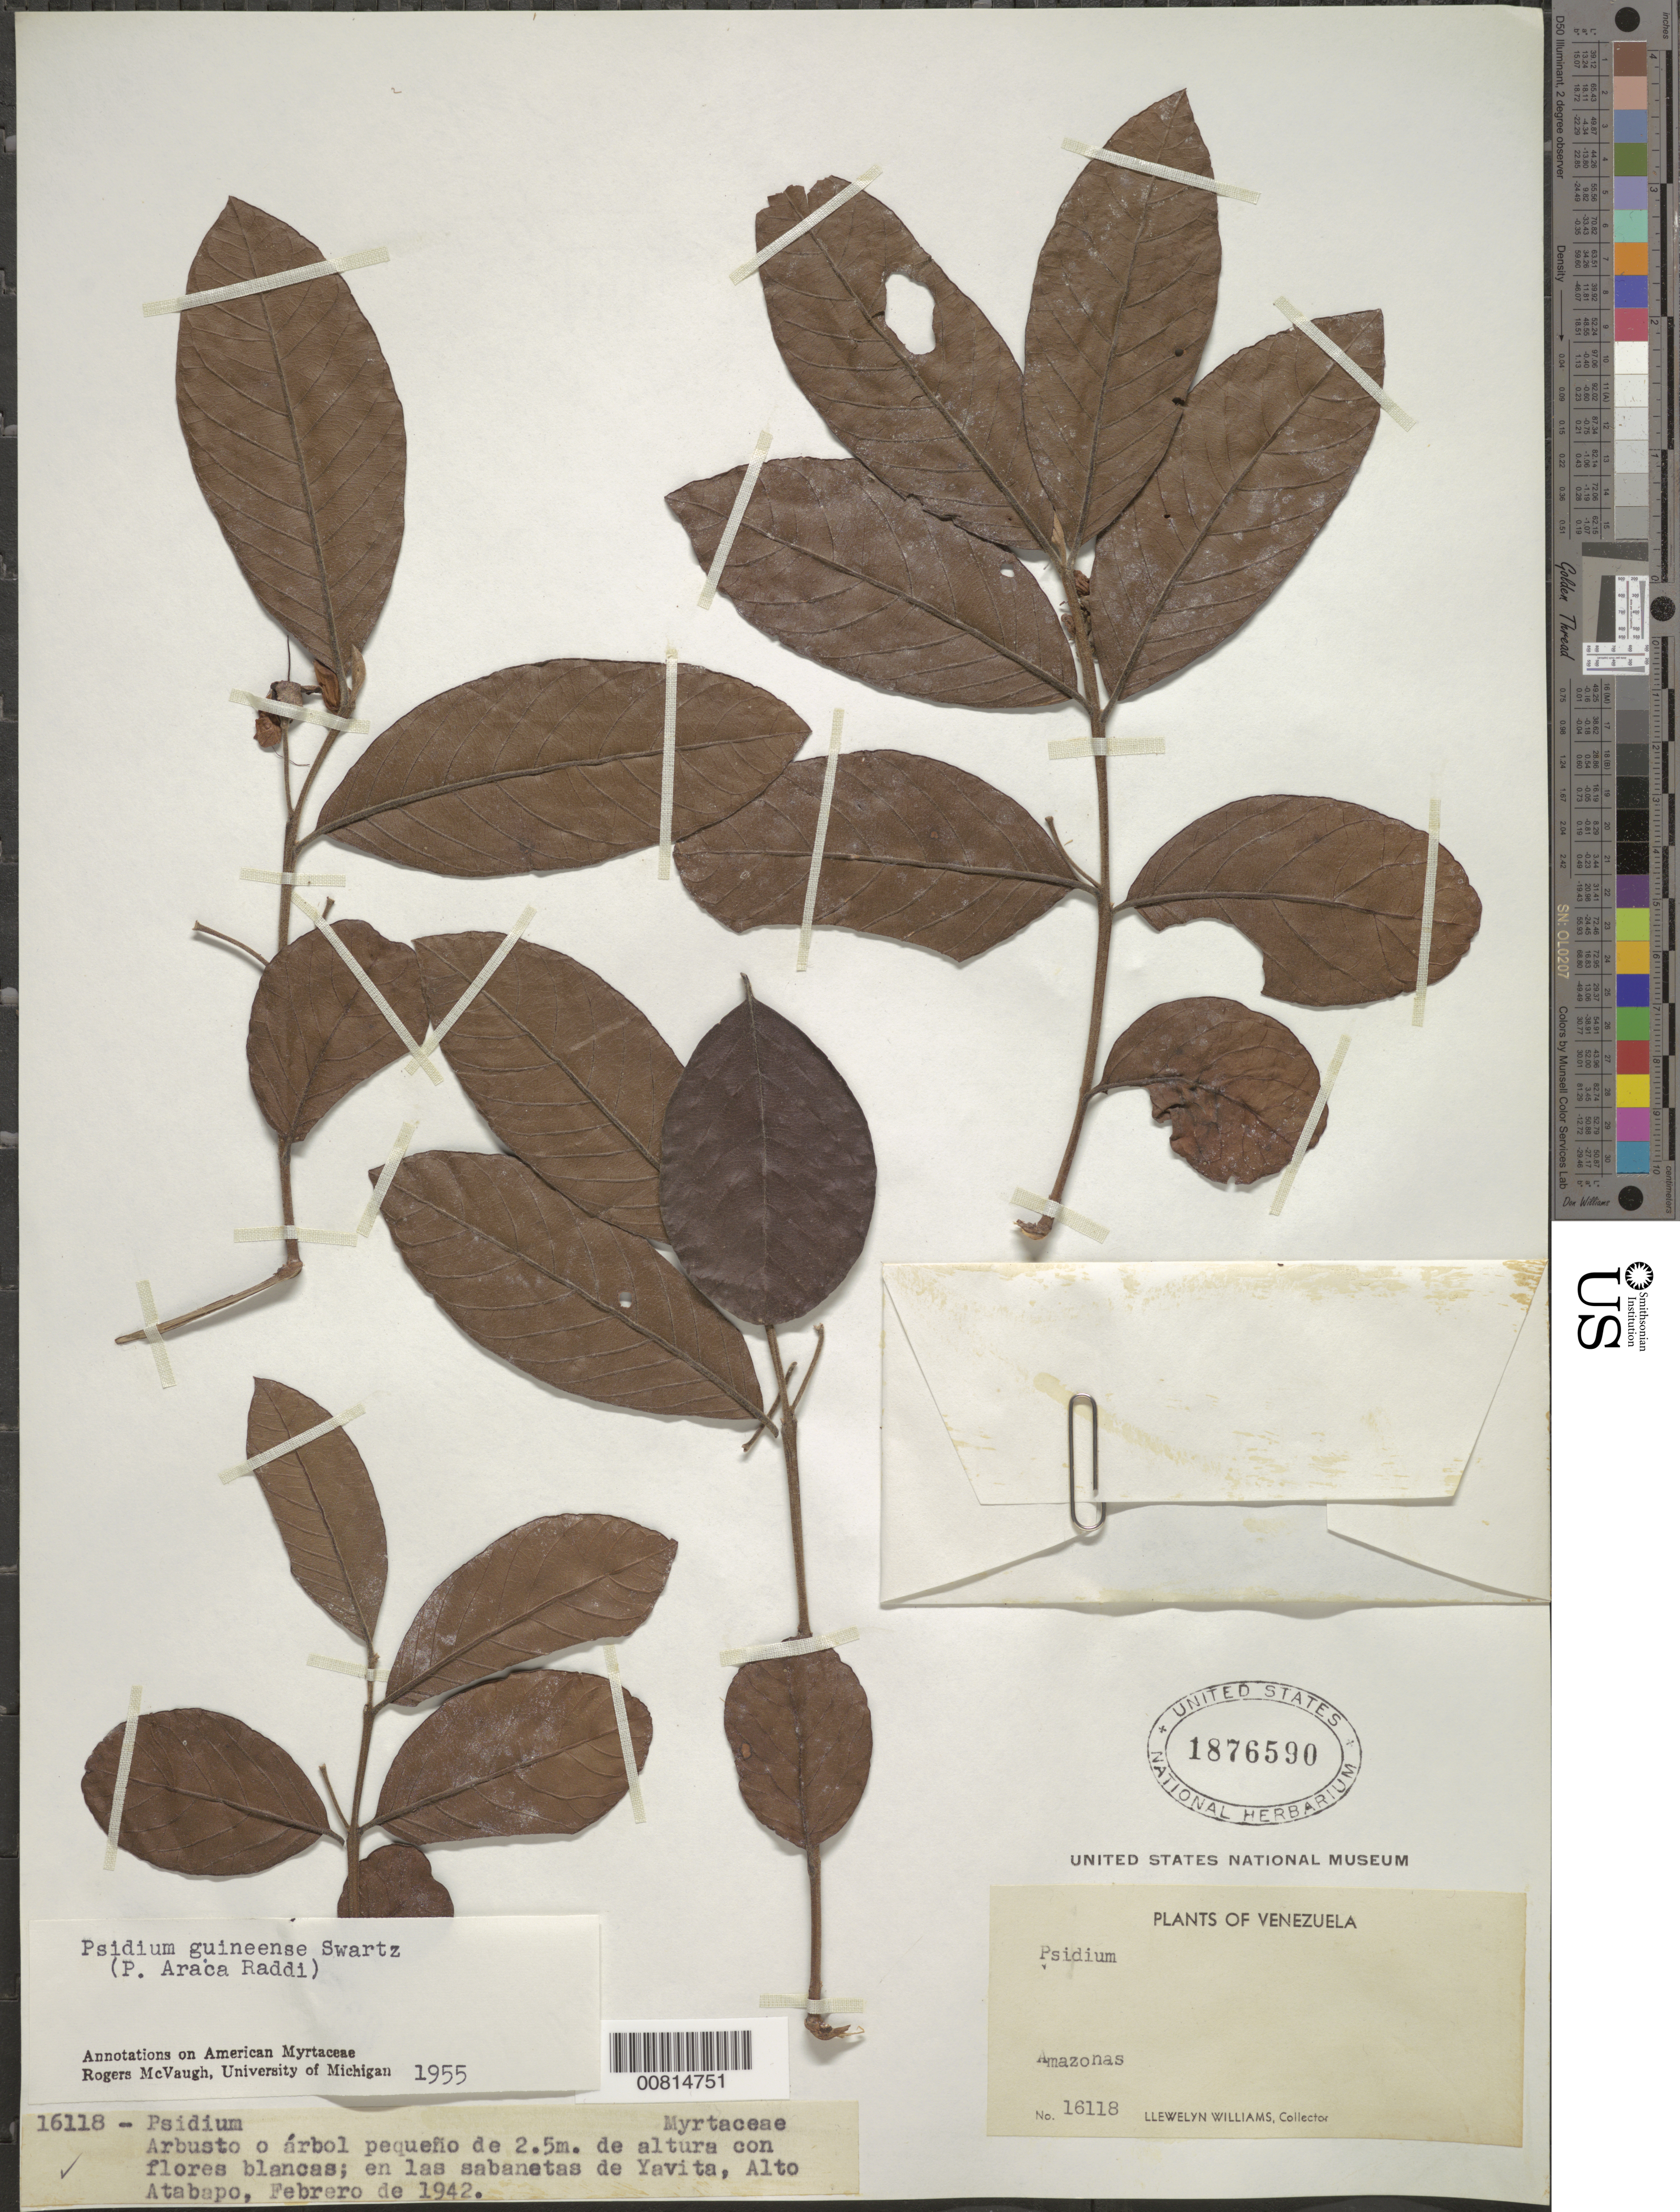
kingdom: Plantae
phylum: Tracheophyta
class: Magnoliopsida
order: Myrtales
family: Myrtaceae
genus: Psidium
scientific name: Psidium guineense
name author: Sw.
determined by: McVaugh, R.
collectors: Ll. Williams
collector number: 16118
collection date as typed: Feb-42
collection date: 1942-02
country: Venezuela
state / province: Amazonas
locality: Alto Atabapo, Yavita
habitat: Sabanetas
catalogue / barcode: US 1876590